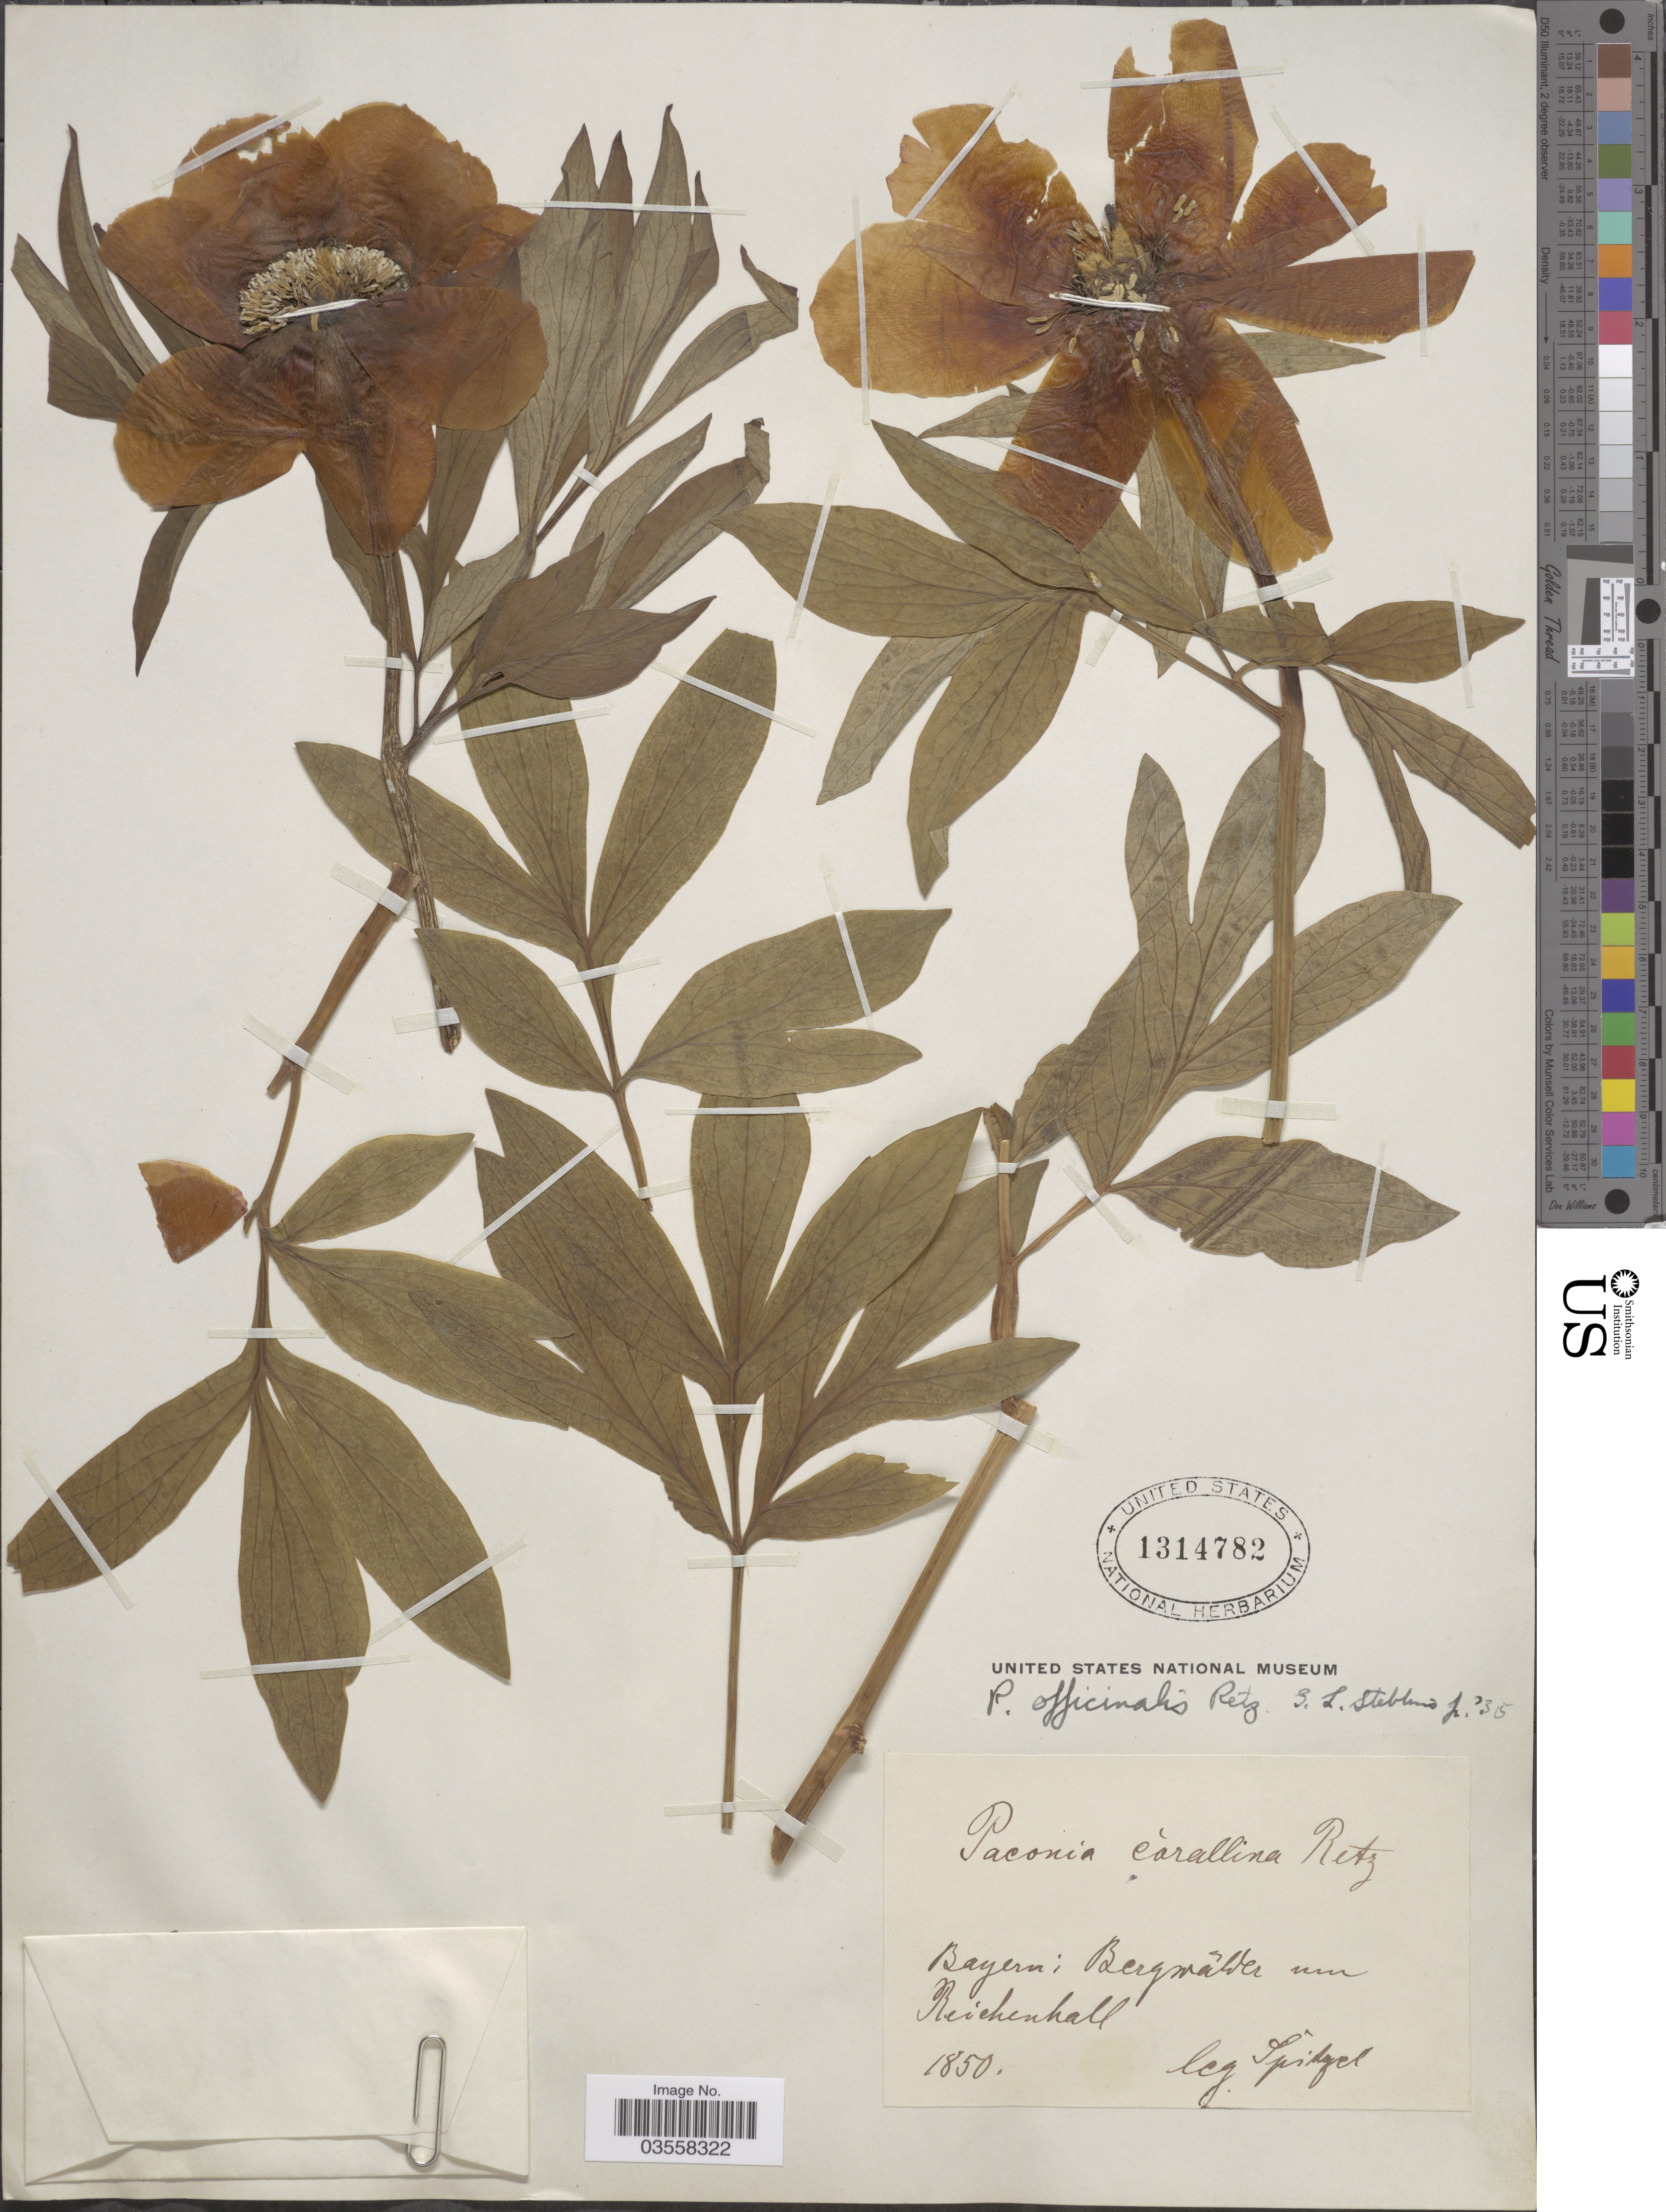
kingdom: Plantae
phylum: Tracheophyta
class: Magnoliopsida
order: Saxifragales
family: Paeoniaceae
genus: Paeonia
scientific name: Paeonia officinalis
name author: L.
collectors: Spitzel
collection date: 1850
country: Germany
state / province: Bayern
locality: Bayern: Bergnalder um Reichenhalt.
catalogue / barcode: US 1314782